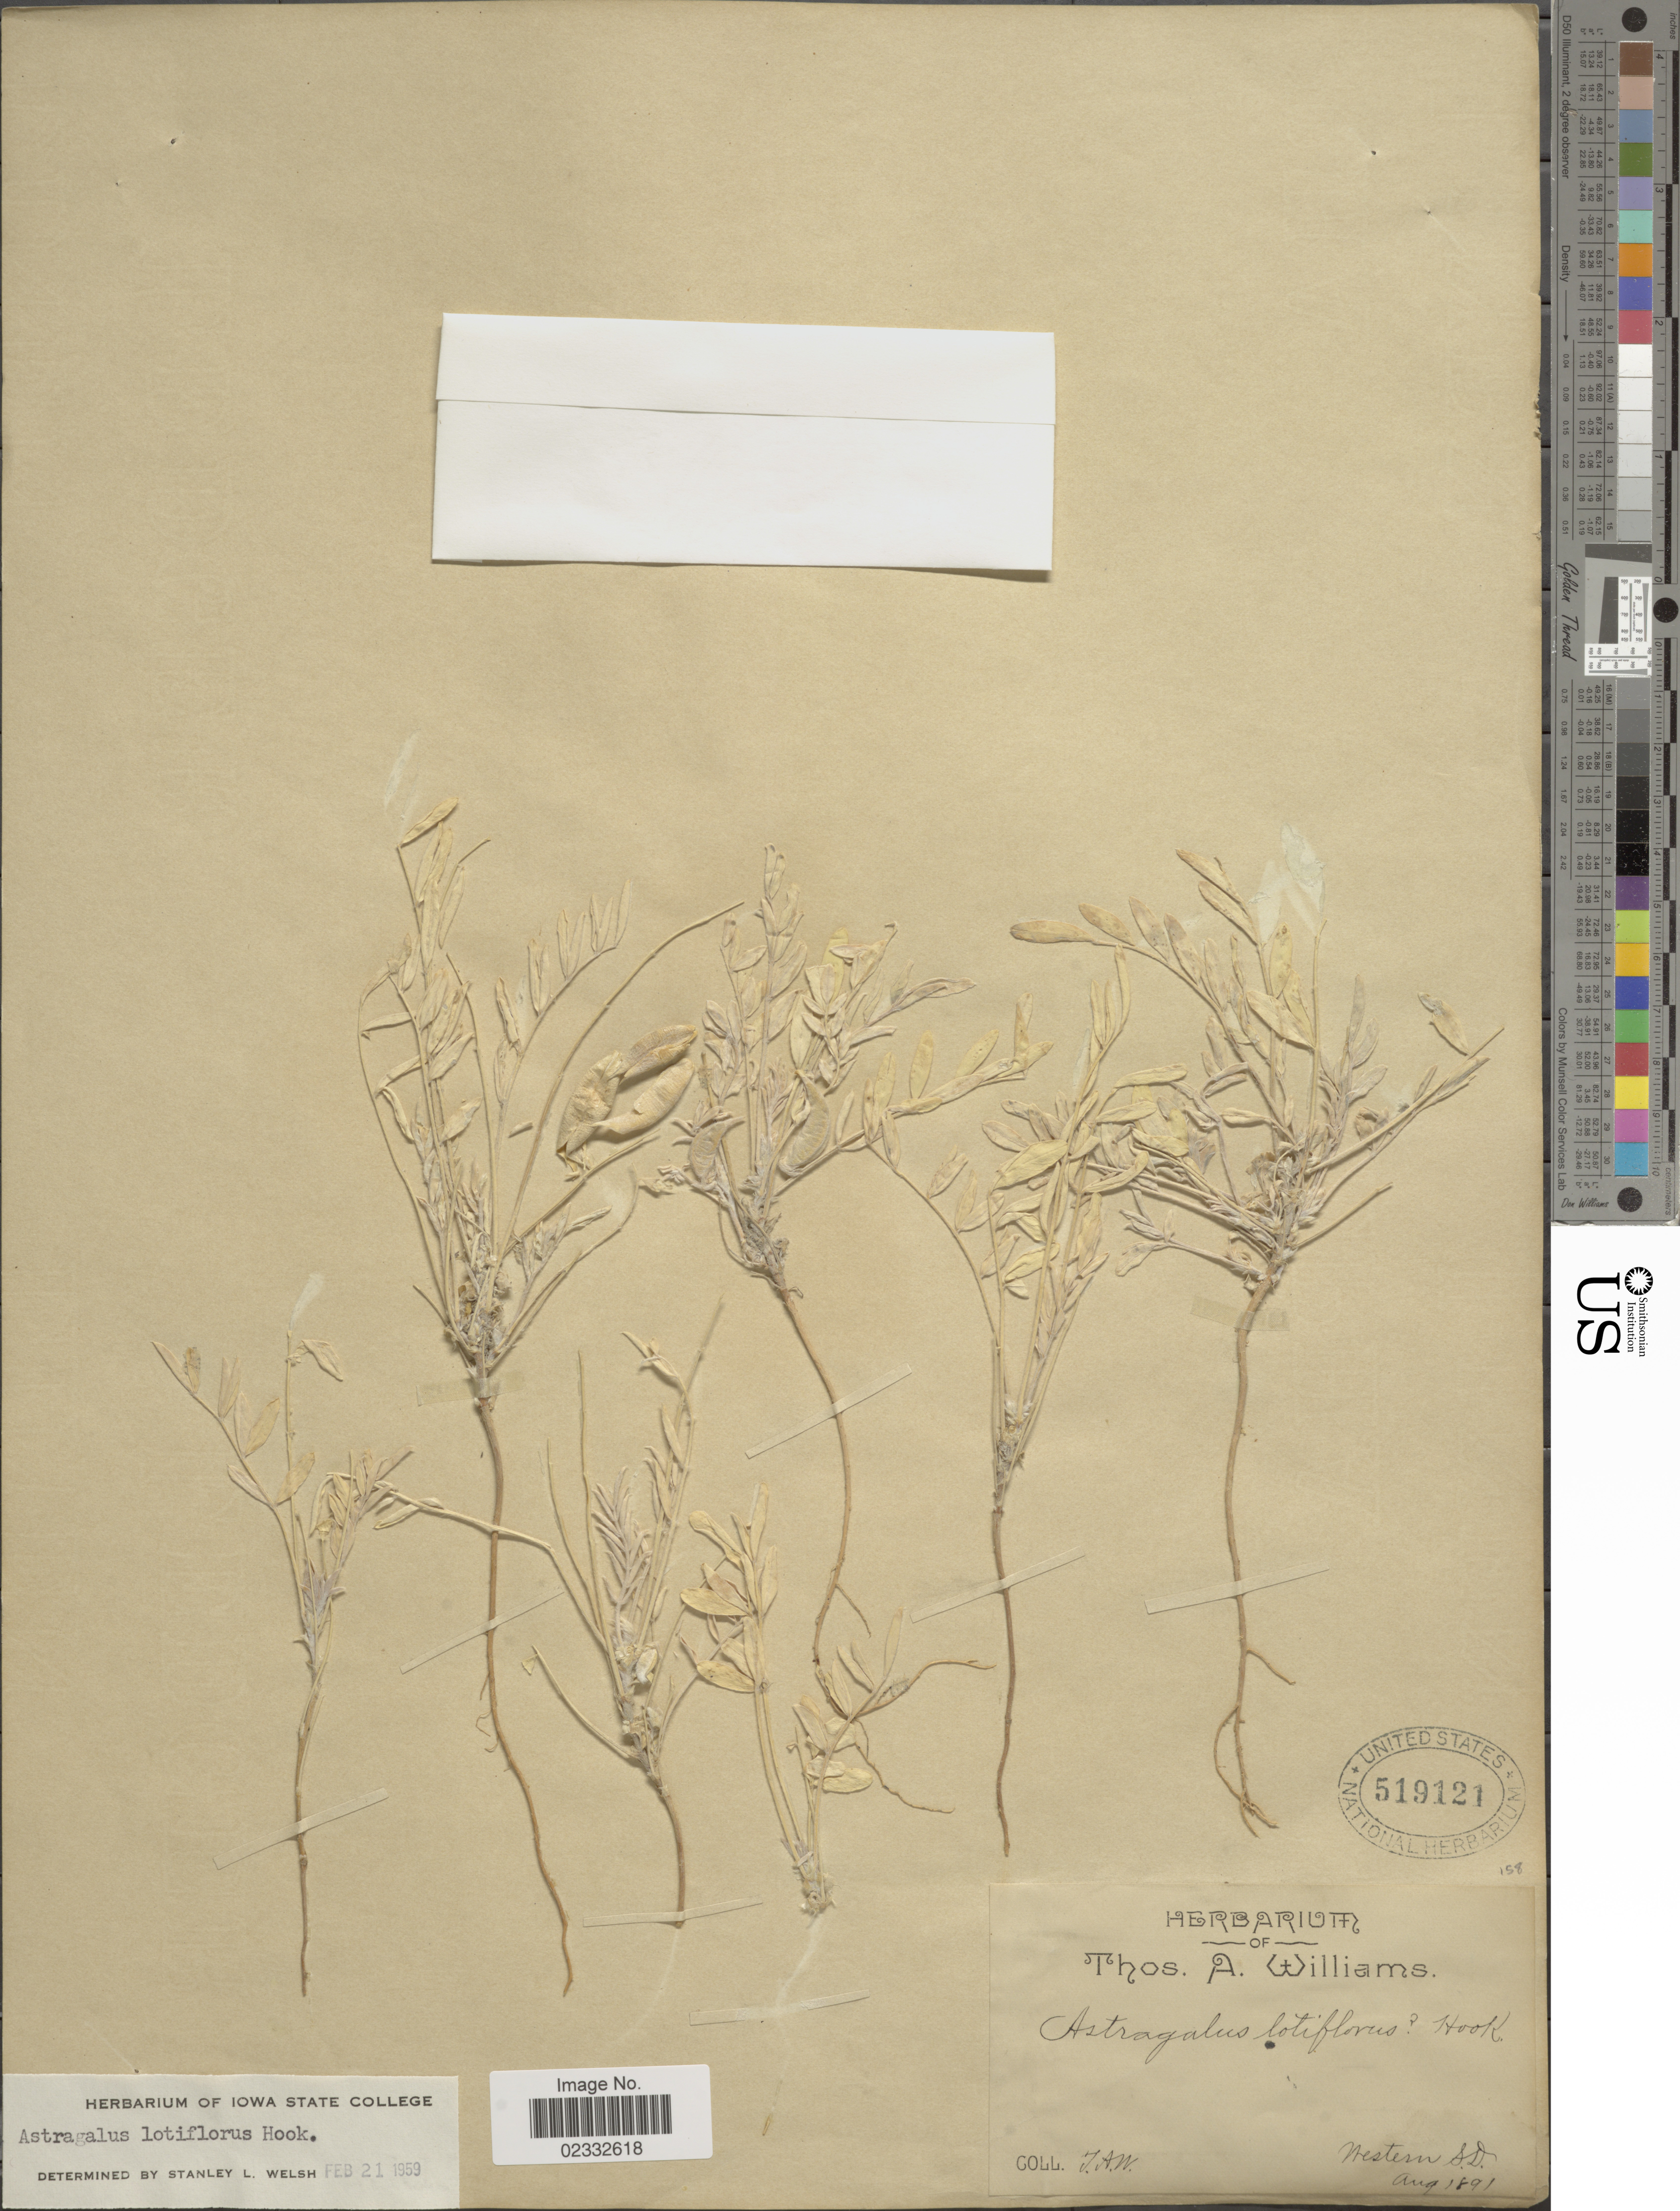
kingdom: Plantae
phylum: Tracheophyta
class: Magnoliopsida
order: Fabales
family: Fabaceae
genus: Astragalus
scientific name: Astragalus lotiflorus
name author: Hook.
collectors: T. A. Williams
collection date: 1891-08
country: United States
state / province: South Dakota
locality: Western SD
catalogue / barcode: US 519121